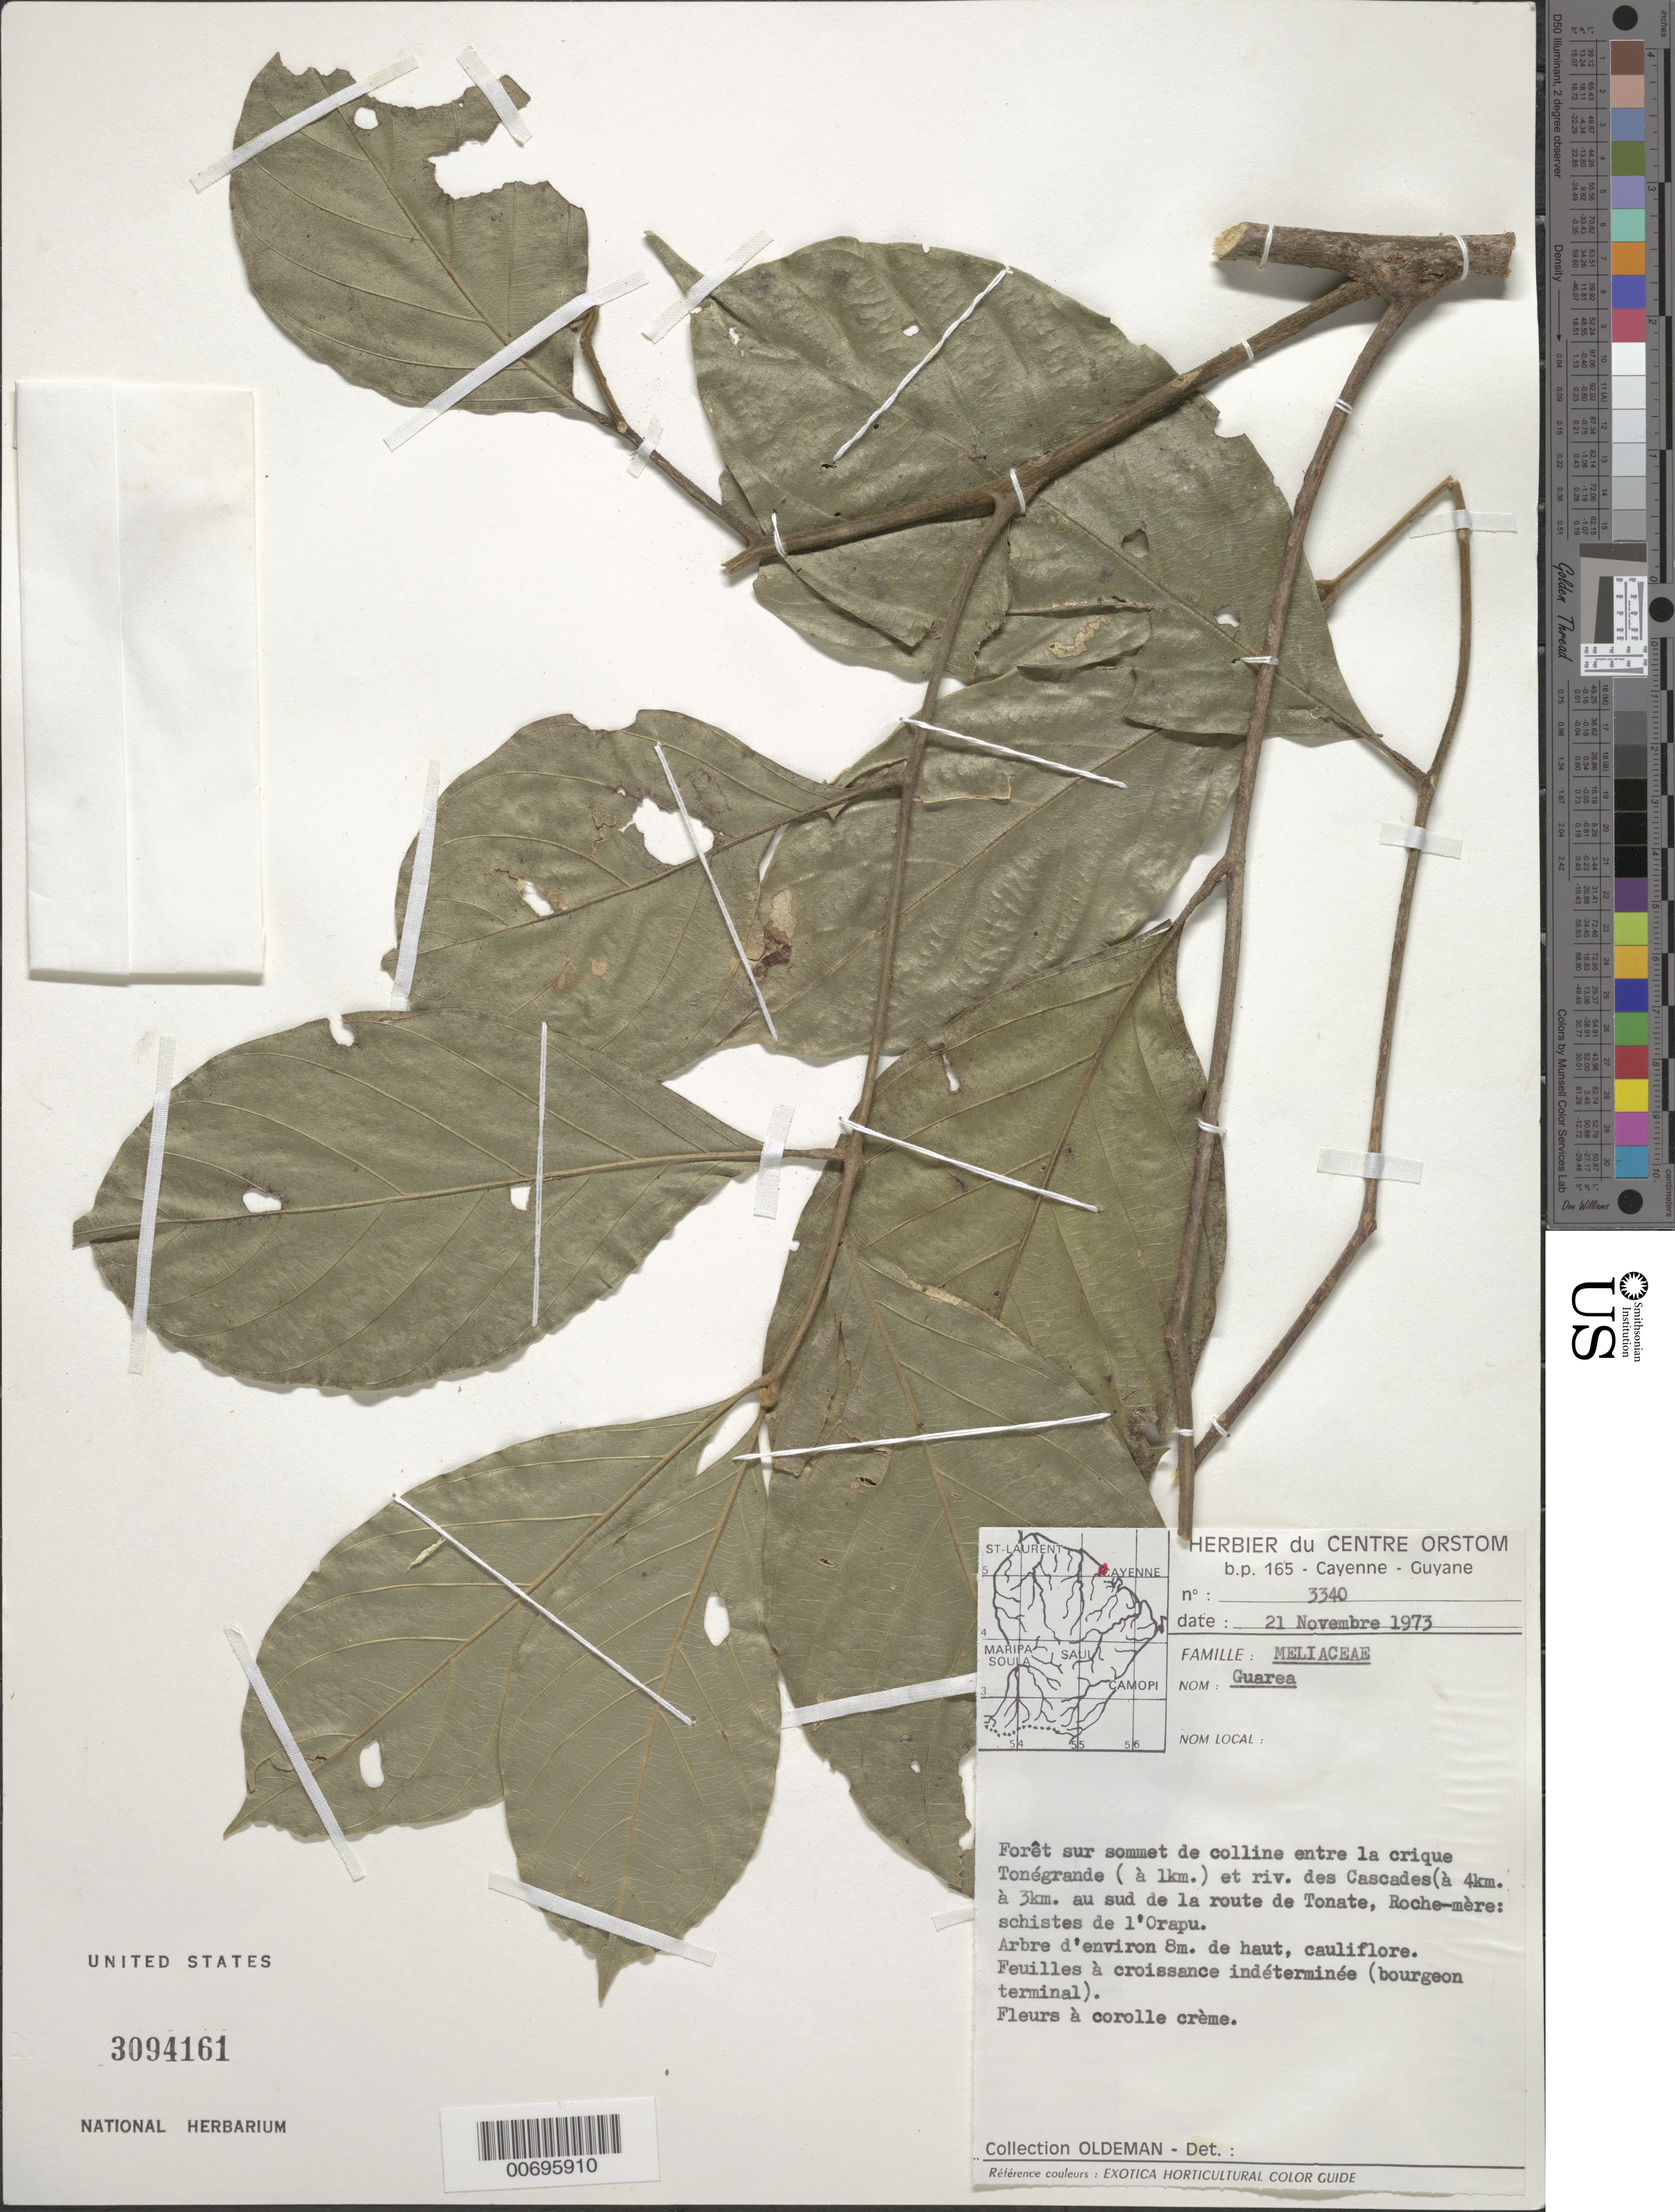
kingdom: Plantae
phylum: Tracheophyta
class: Magnoliopsida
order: Sapindales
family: Meliaceae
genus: Guarea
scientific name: Guarea sp.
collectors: R. Oldeman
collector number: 3340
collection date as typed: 21-Nov-73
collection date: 1973-11-21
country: French Guiana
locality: Tonégrande Creek to Riv. des Cascades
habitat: Forêt sur sommet de colline entre la crique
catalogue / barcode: US 3094161